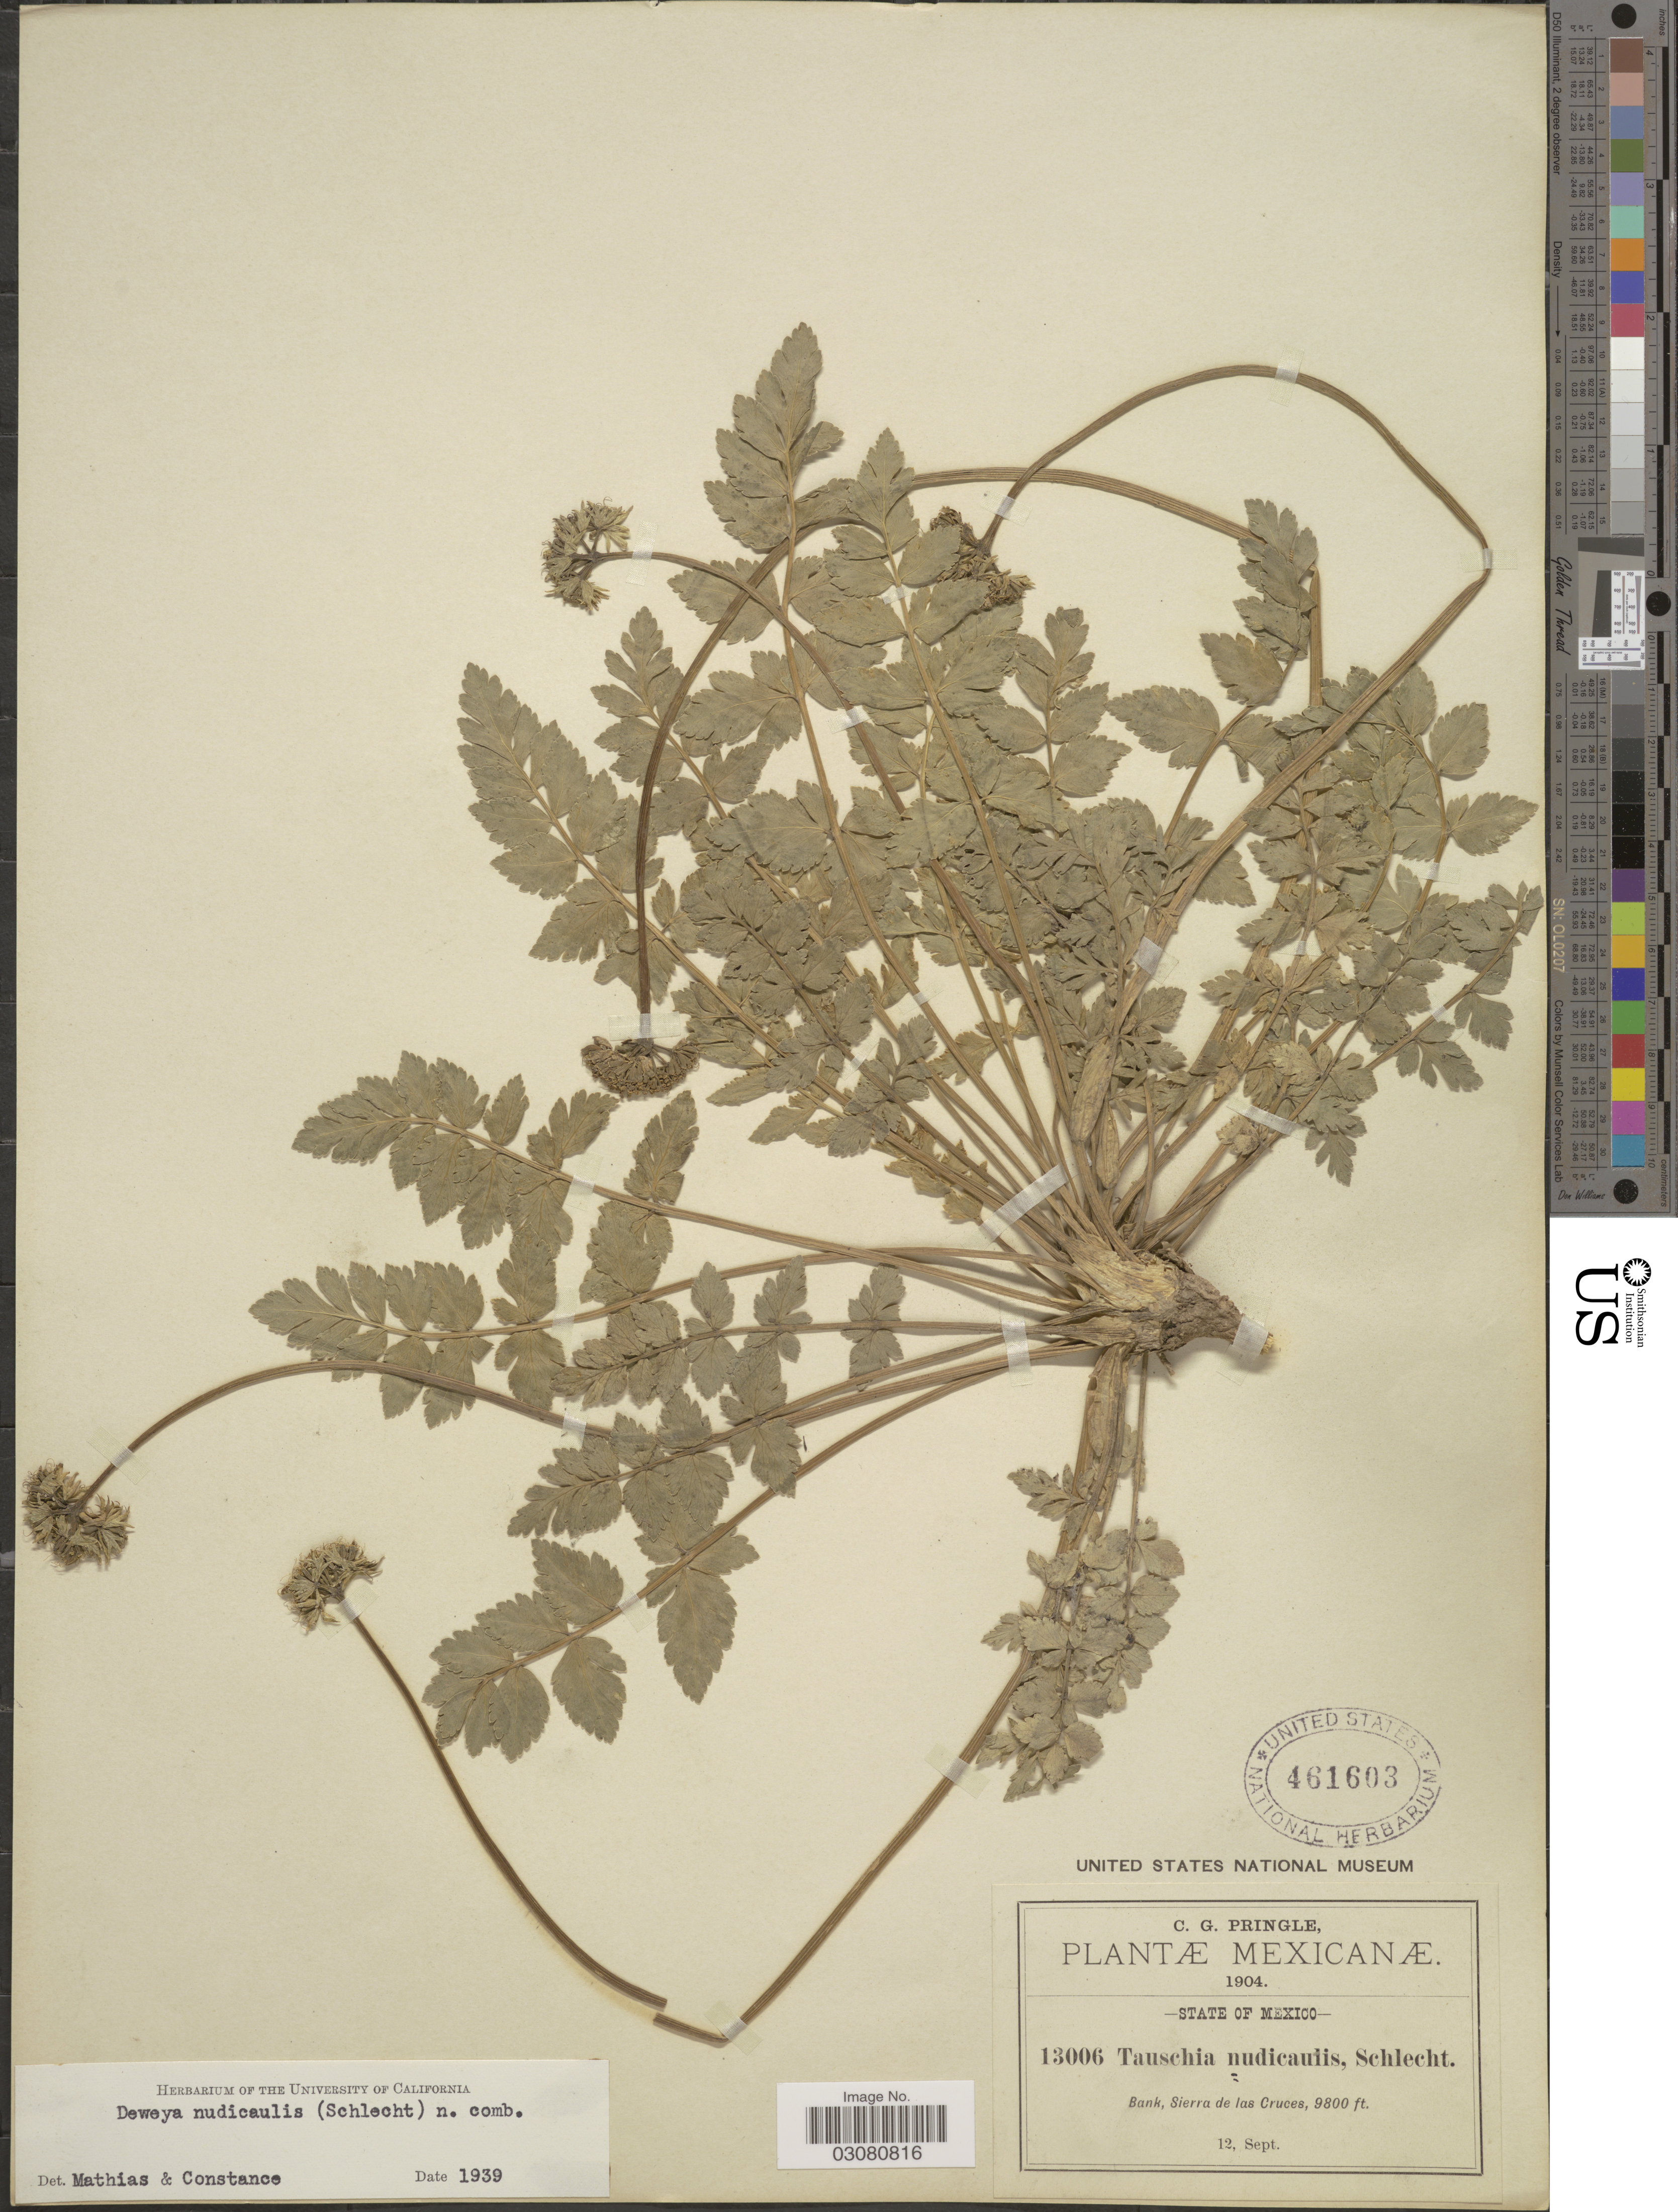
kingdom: Plantae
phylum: Tracheophyta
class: Magnoliopsida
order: Apiales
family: Apiaceae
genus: Tauschia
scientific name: Tauschia nudicaulis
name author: Schltdl.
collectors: C. G. Pringle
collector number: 13006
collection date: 1904-09-12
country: Mexico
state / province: México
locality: Bank, Sierra de las Cruces.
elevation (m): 2987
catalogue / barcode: US 461603